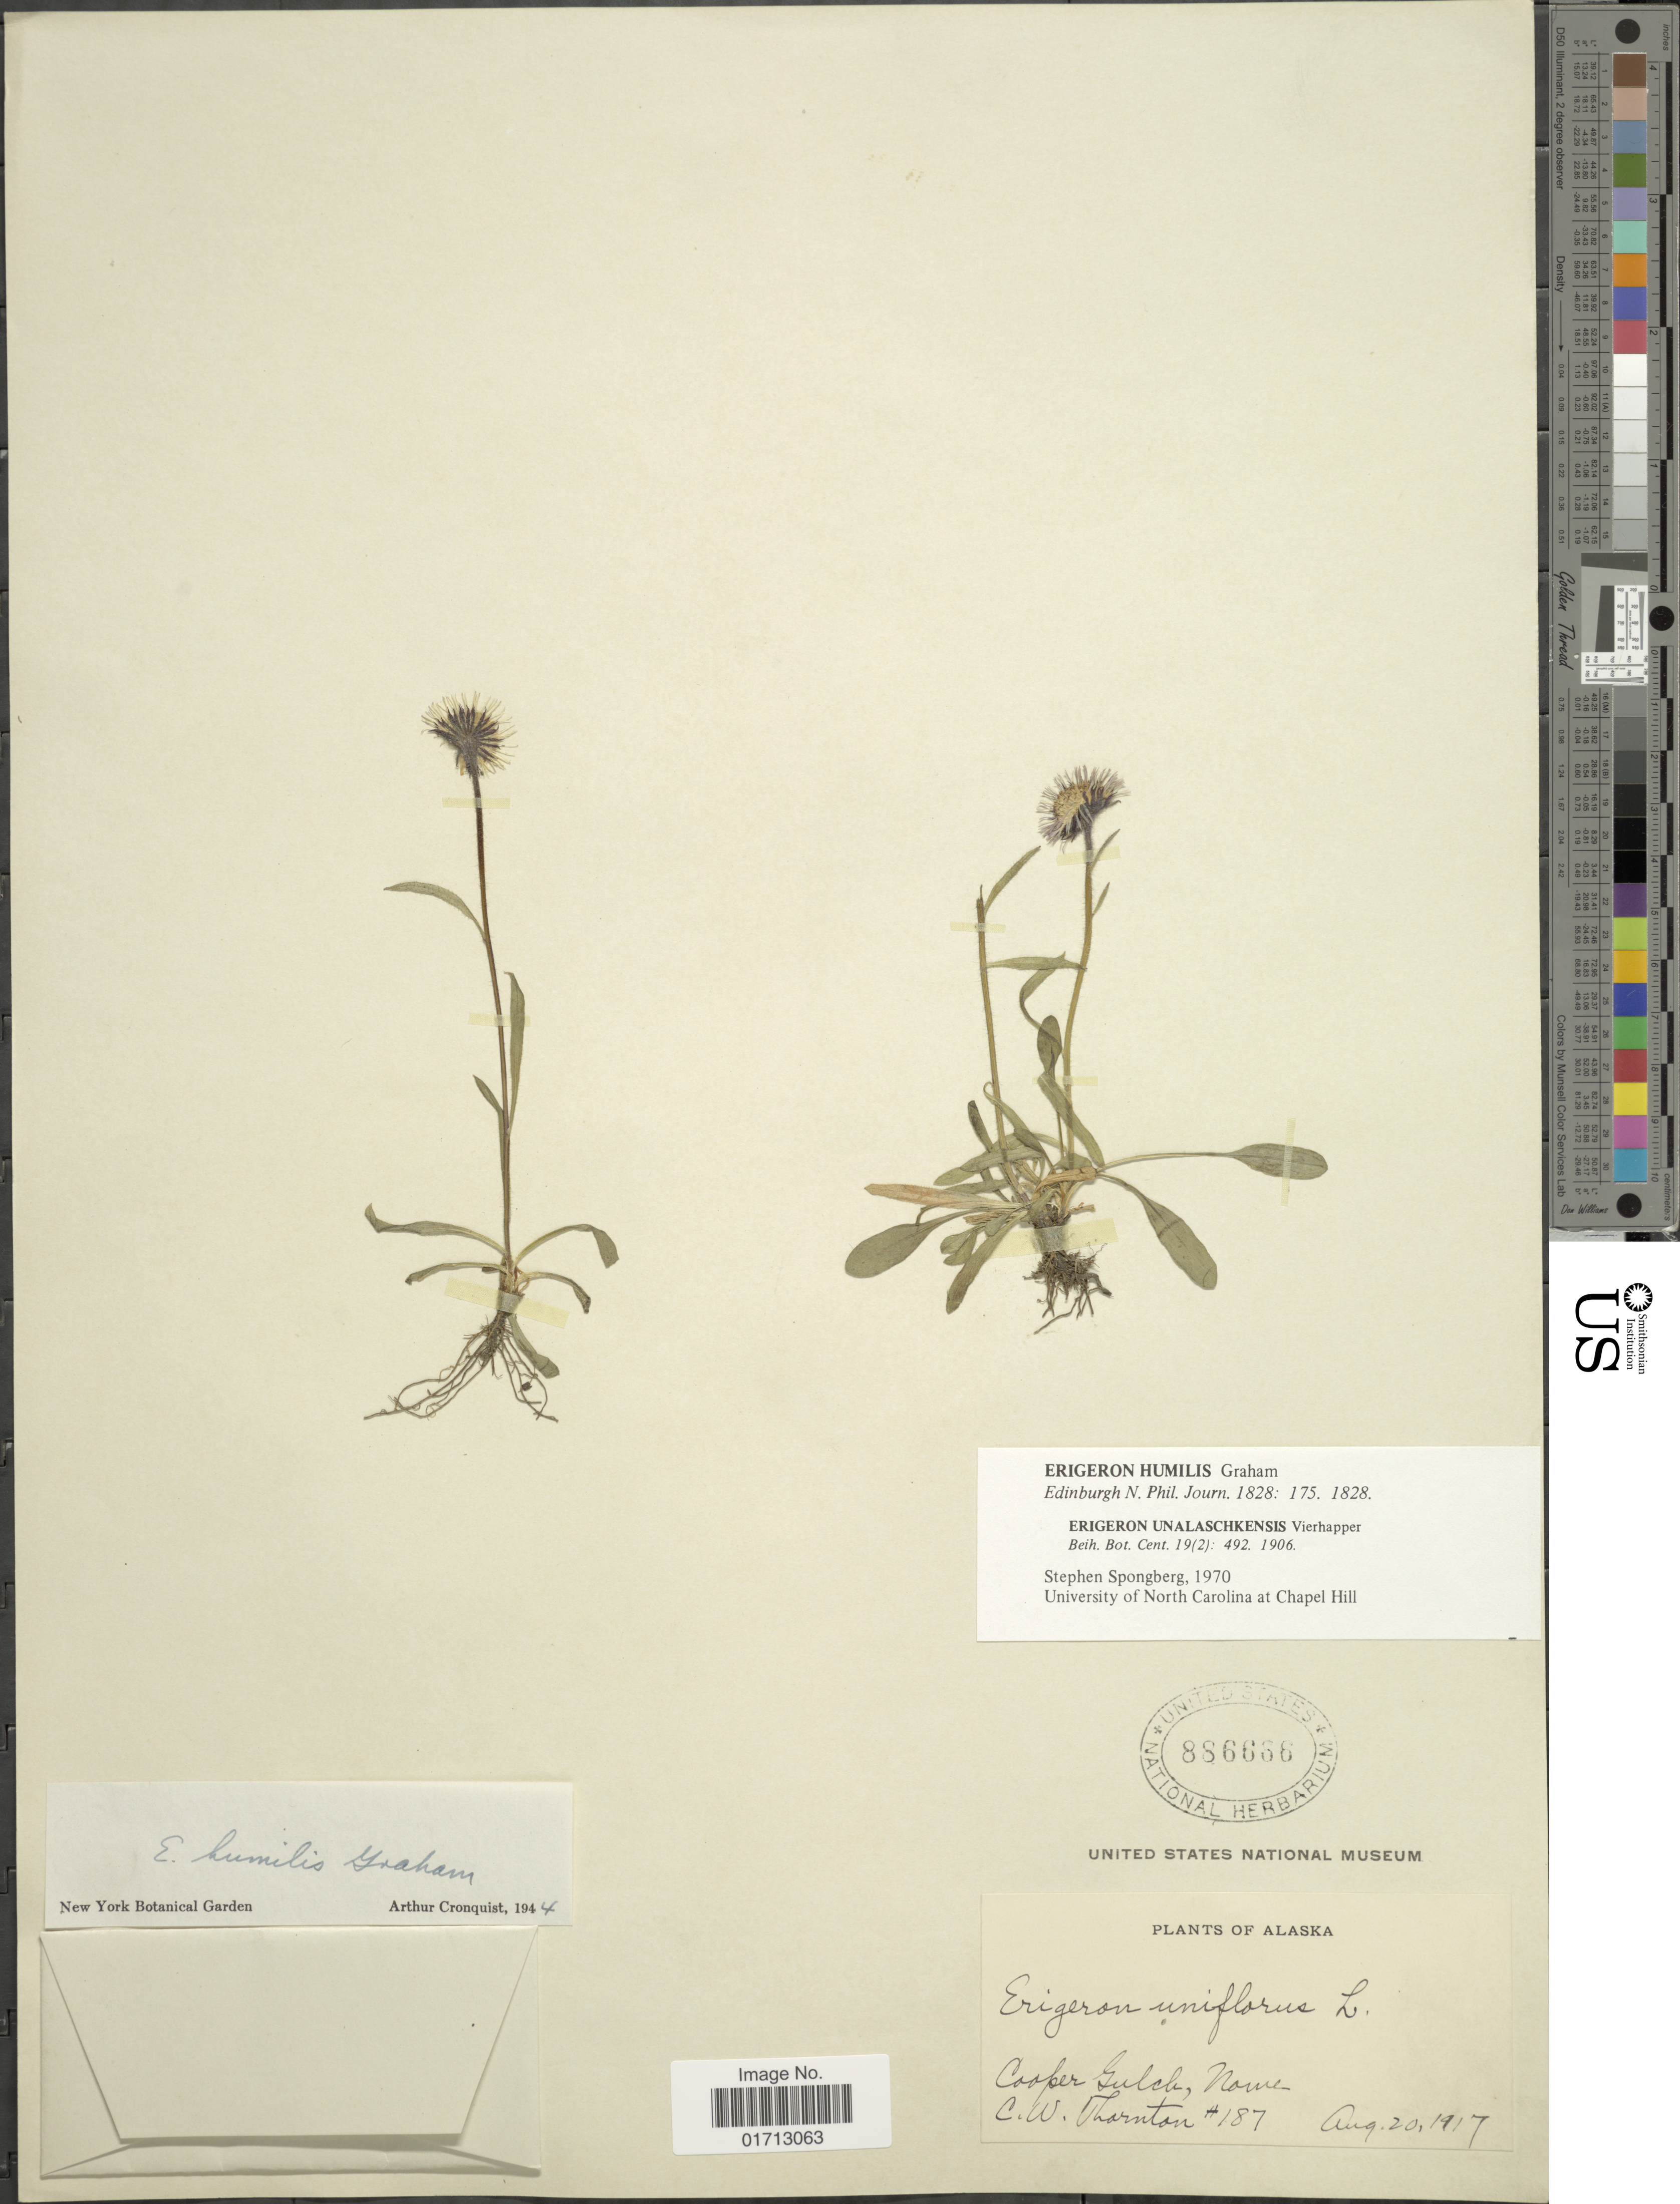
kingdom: Plantae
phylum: Tracheophyta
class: Magnoliopsida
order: Asterales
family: Asteraceae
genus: Erigeron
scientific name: Erigeron humilis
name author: Graham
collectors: C. Thornton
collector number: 187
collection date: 1917-07-20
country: United States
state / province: Alaska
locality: Cooper Gulch, Nome.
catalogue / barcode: US 886686